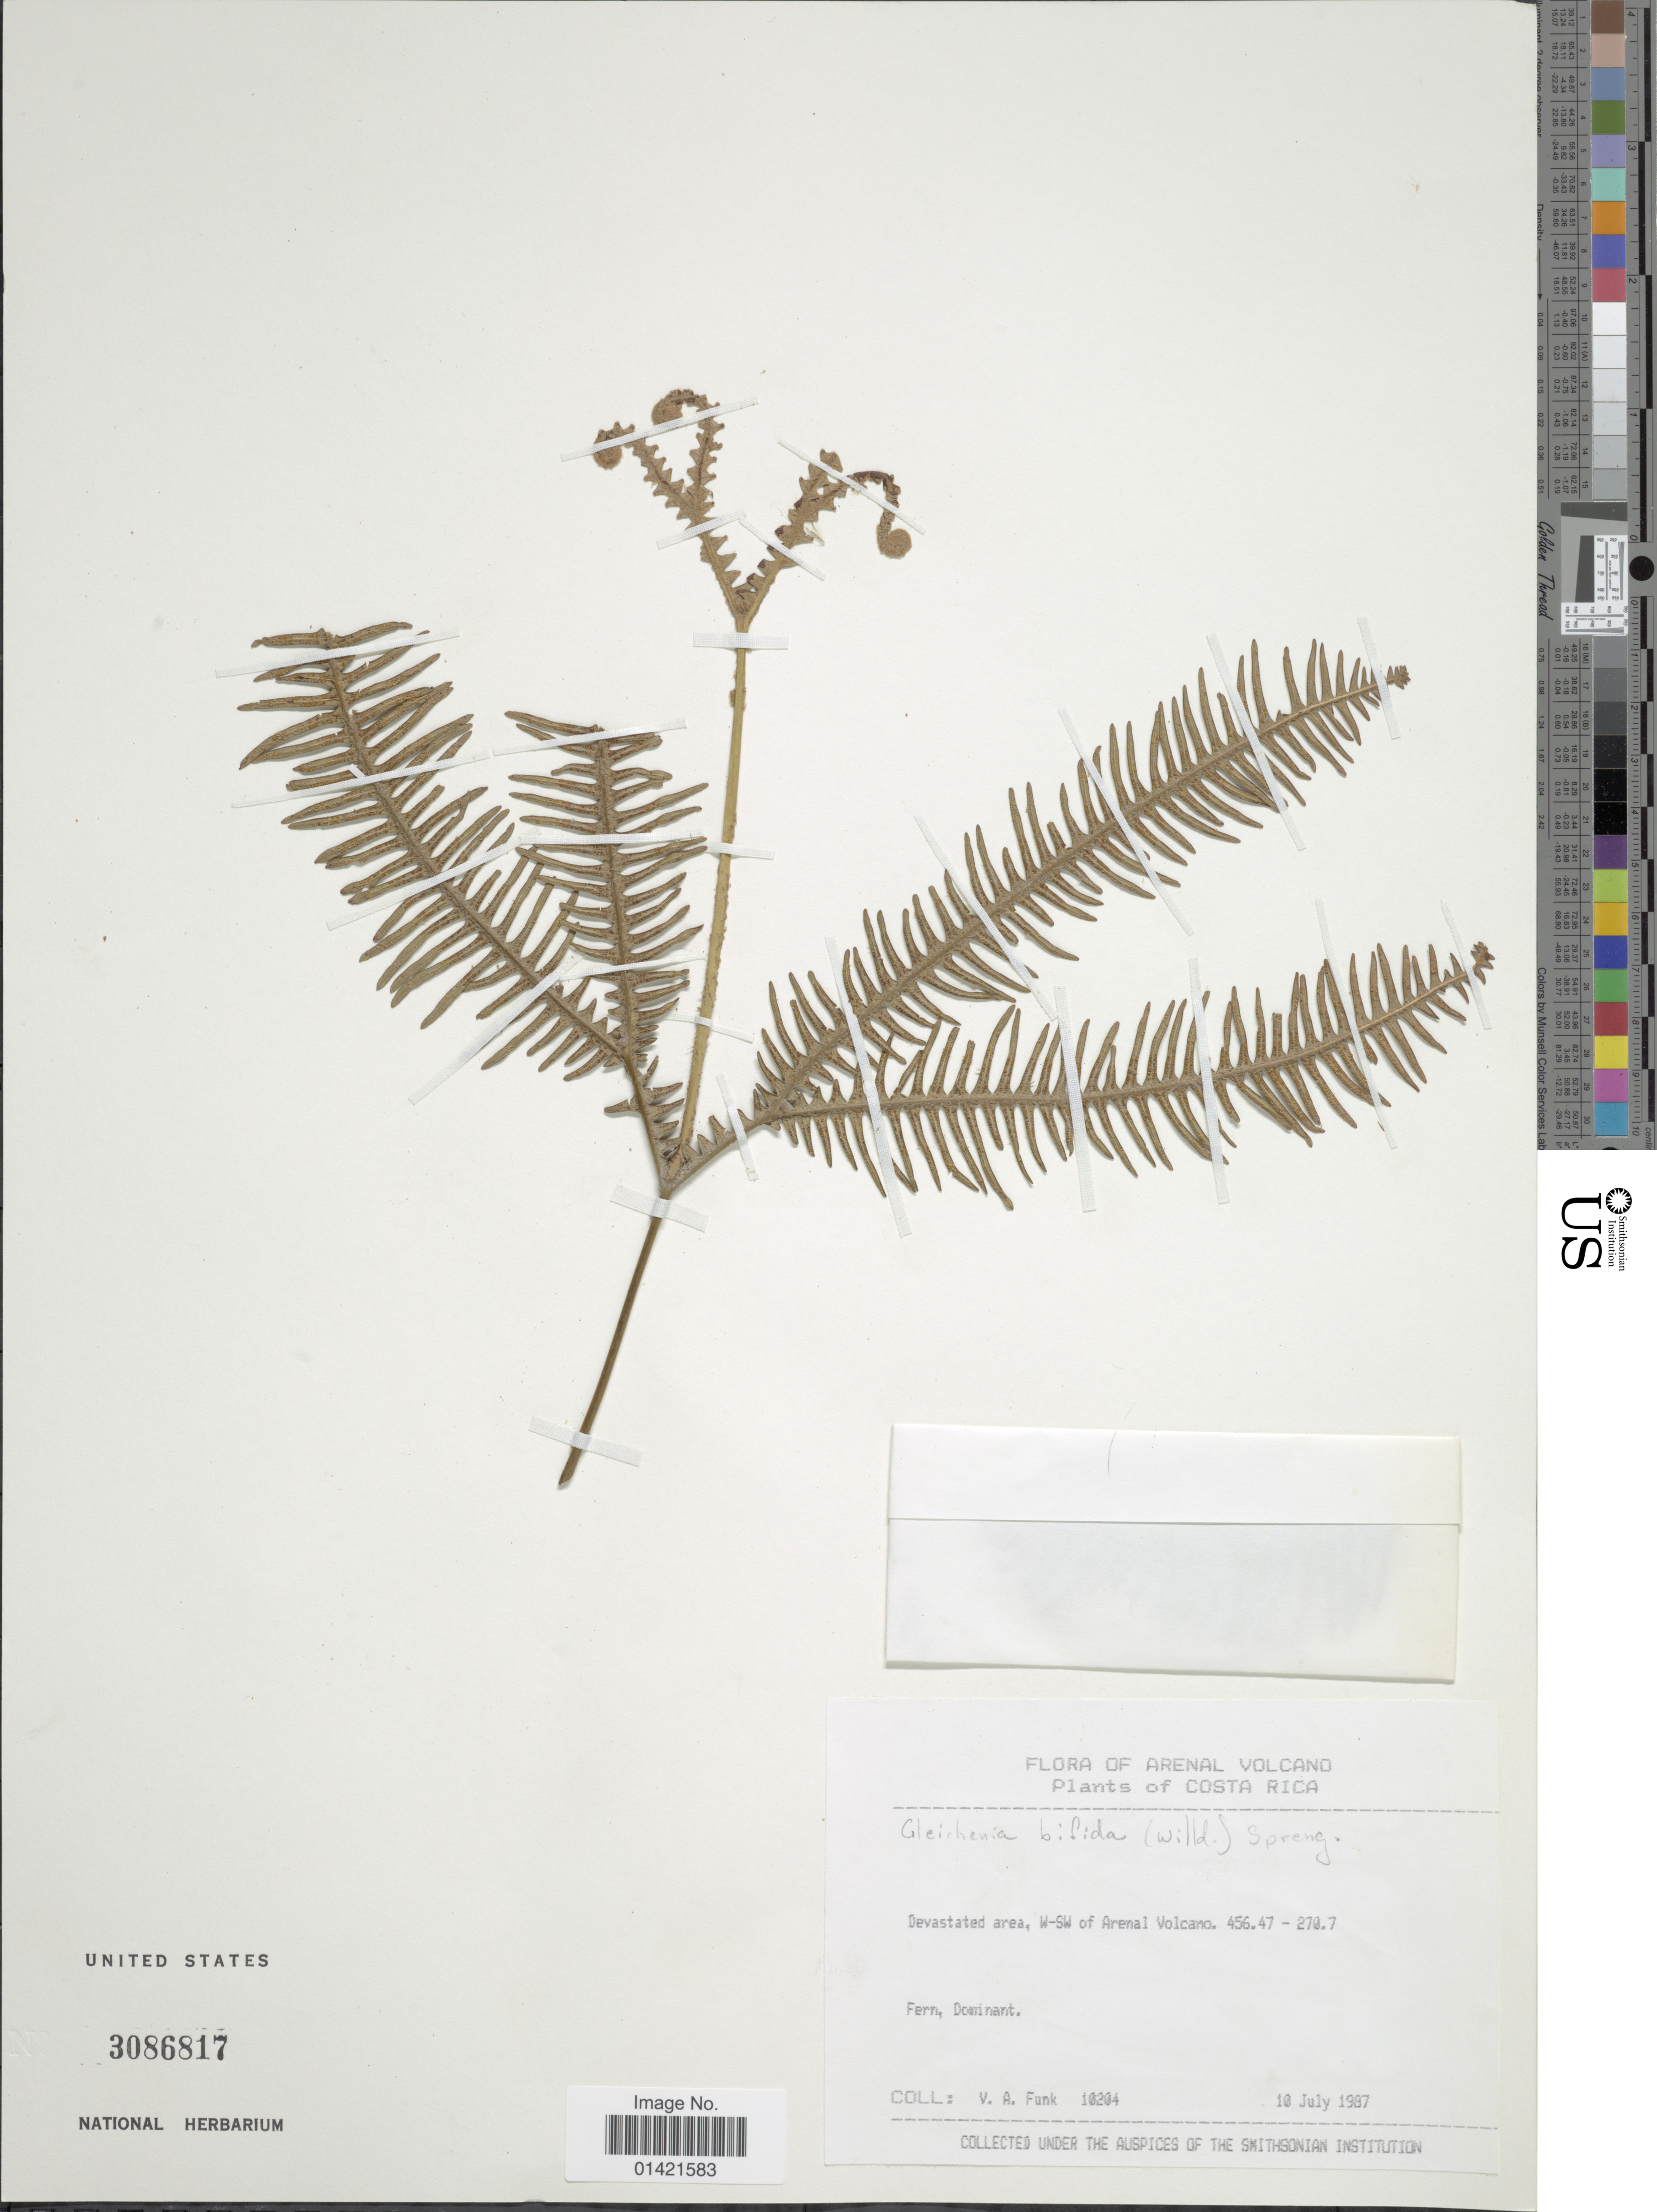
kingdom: Plantae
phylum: Tracheophyta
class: Polypodiopsida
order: Gleicheniales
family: Gleicheniaceae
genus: Sticherus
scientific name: Sticherus bifidus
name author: (Willd.) Ching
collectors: V. Funk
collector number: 10204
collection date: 1987-07-10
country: Costa Rica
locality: Arenal Volcano. Devastated area, W-SW of Arenal Volcano. 456.47 - 270.7.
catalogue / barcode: US 3086817